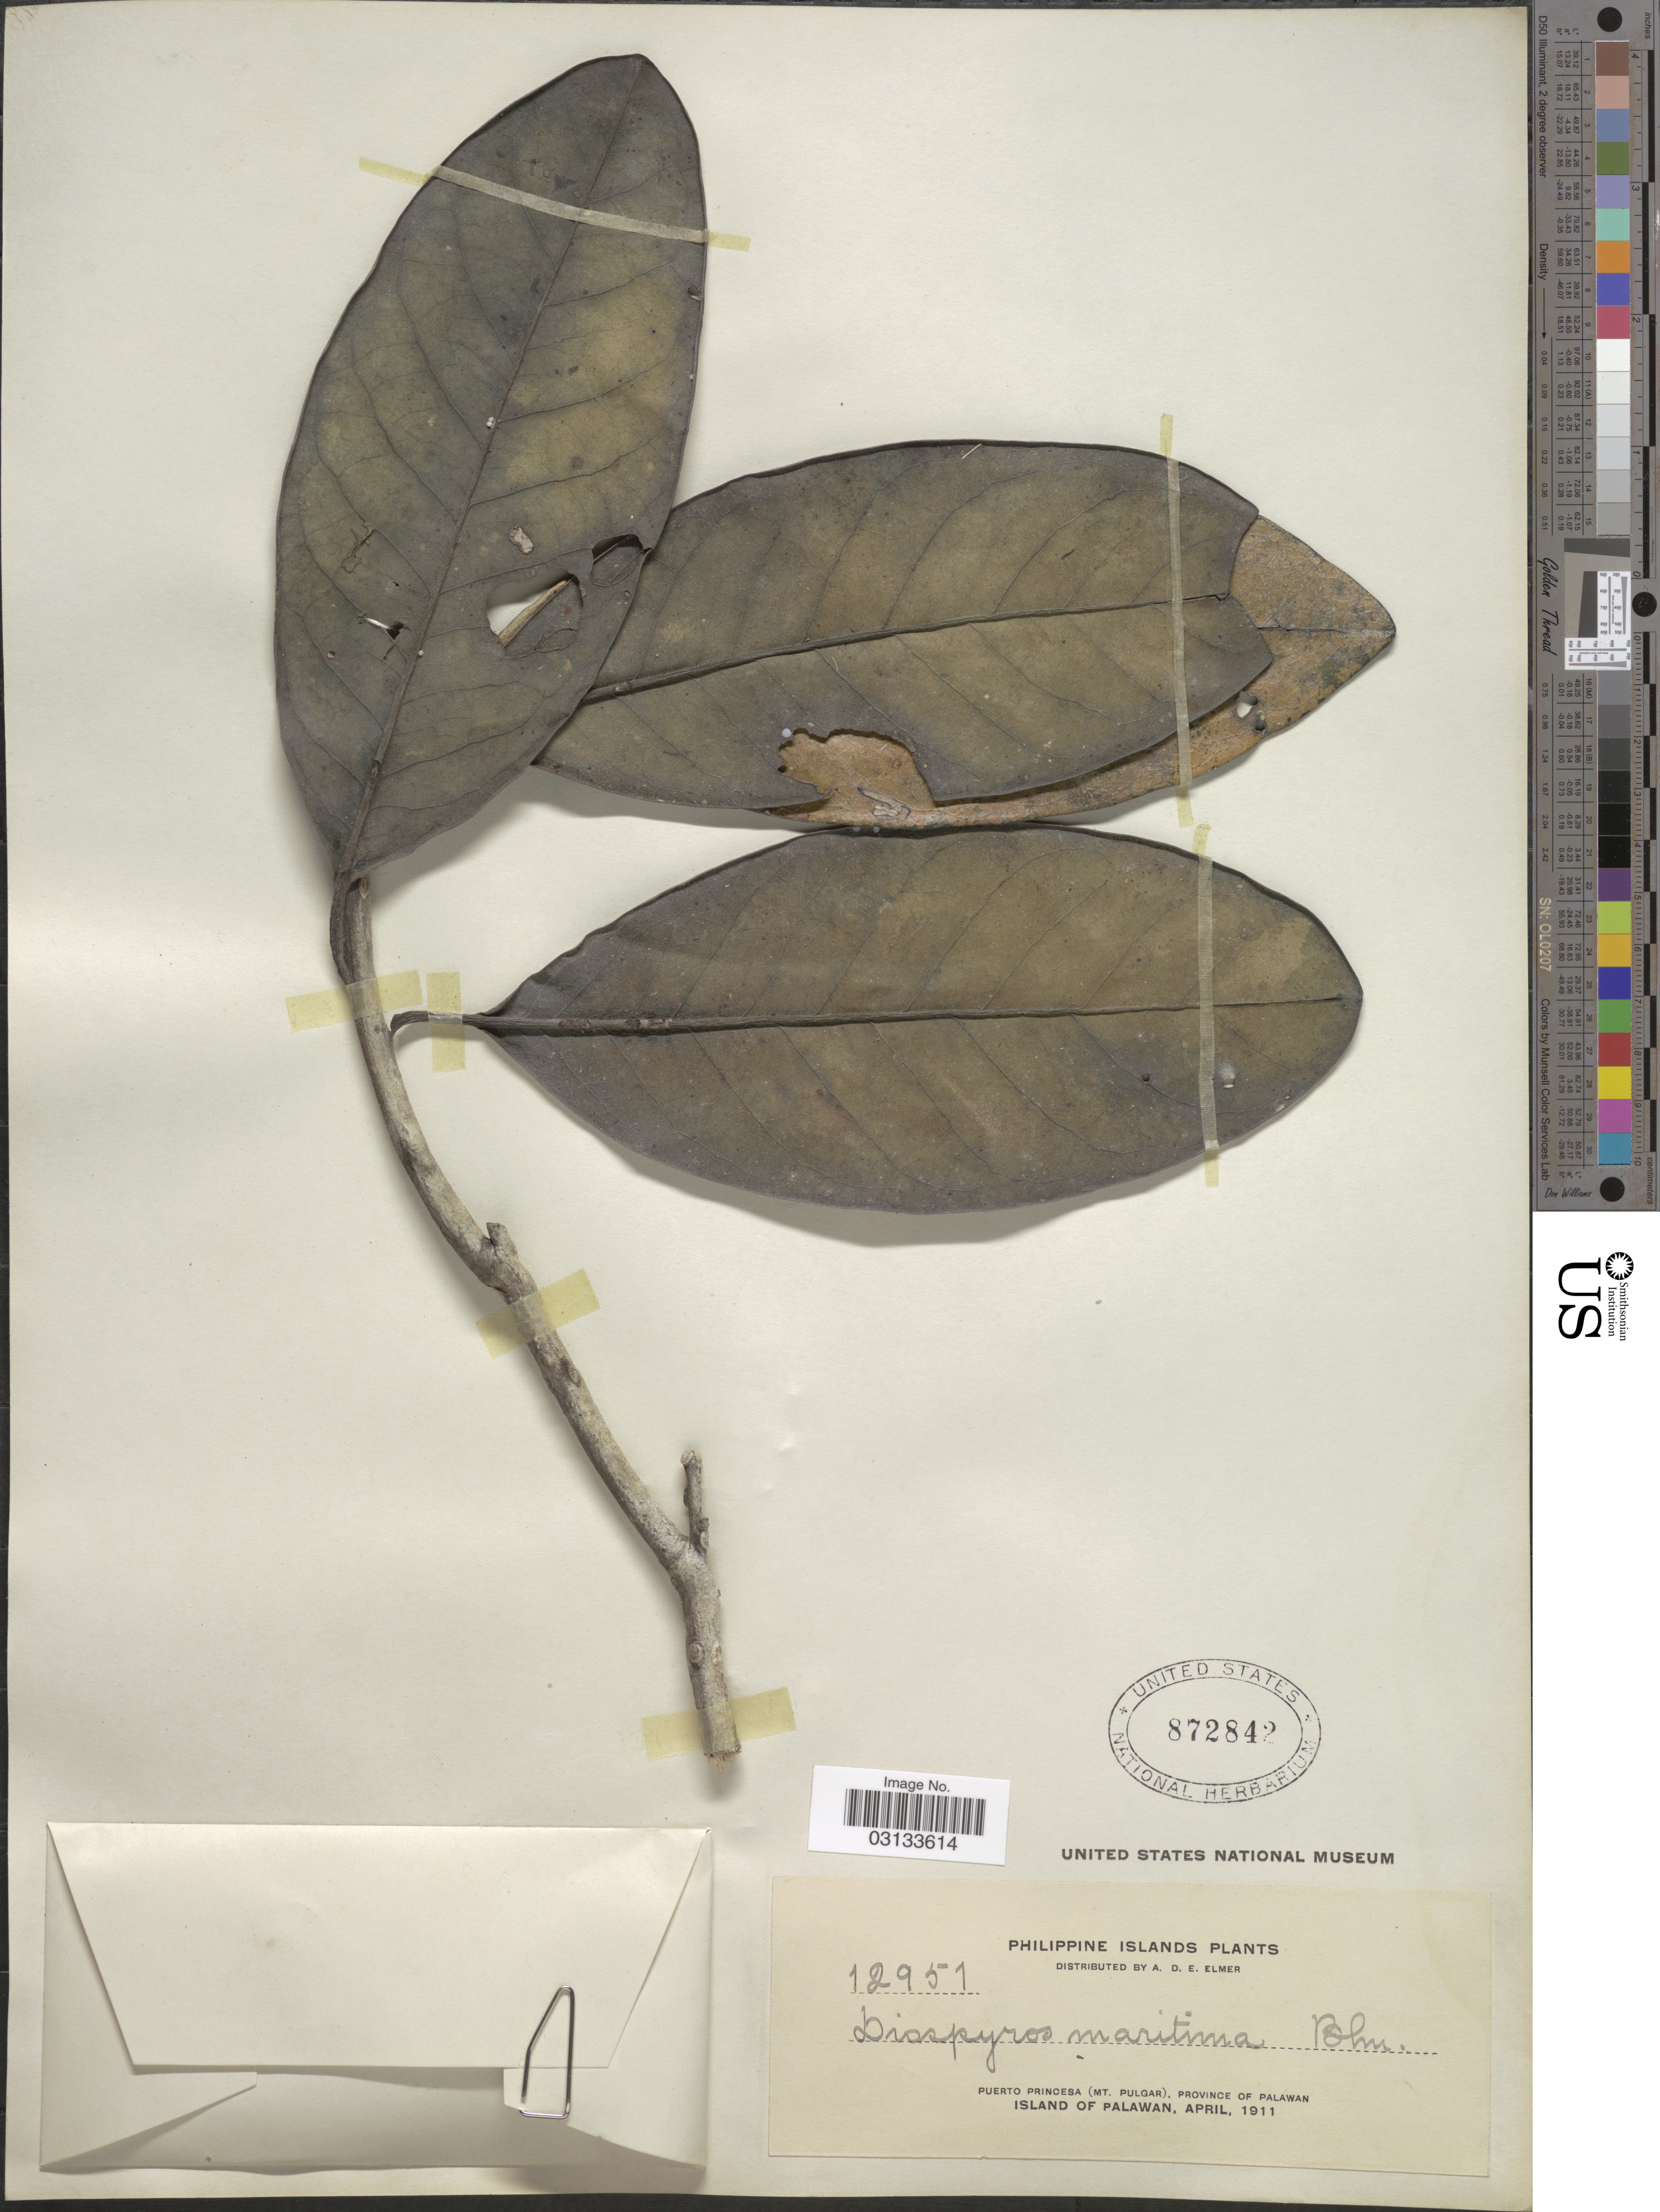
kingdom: Plantae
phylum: Tracheophyta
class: Magnoliopsida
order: Ericales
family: Ebenaceae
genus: Diospyros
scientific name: Diospyros maritima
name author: Blume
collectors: A. D. E. Elmer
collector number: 12951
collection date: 1911-04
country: Philippines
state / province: Mimaropa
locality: Philippine Islands. Puerto Princesa (Mt. Pulgar), Province of Palawan. Island of Palawan.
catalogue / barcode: US 872842